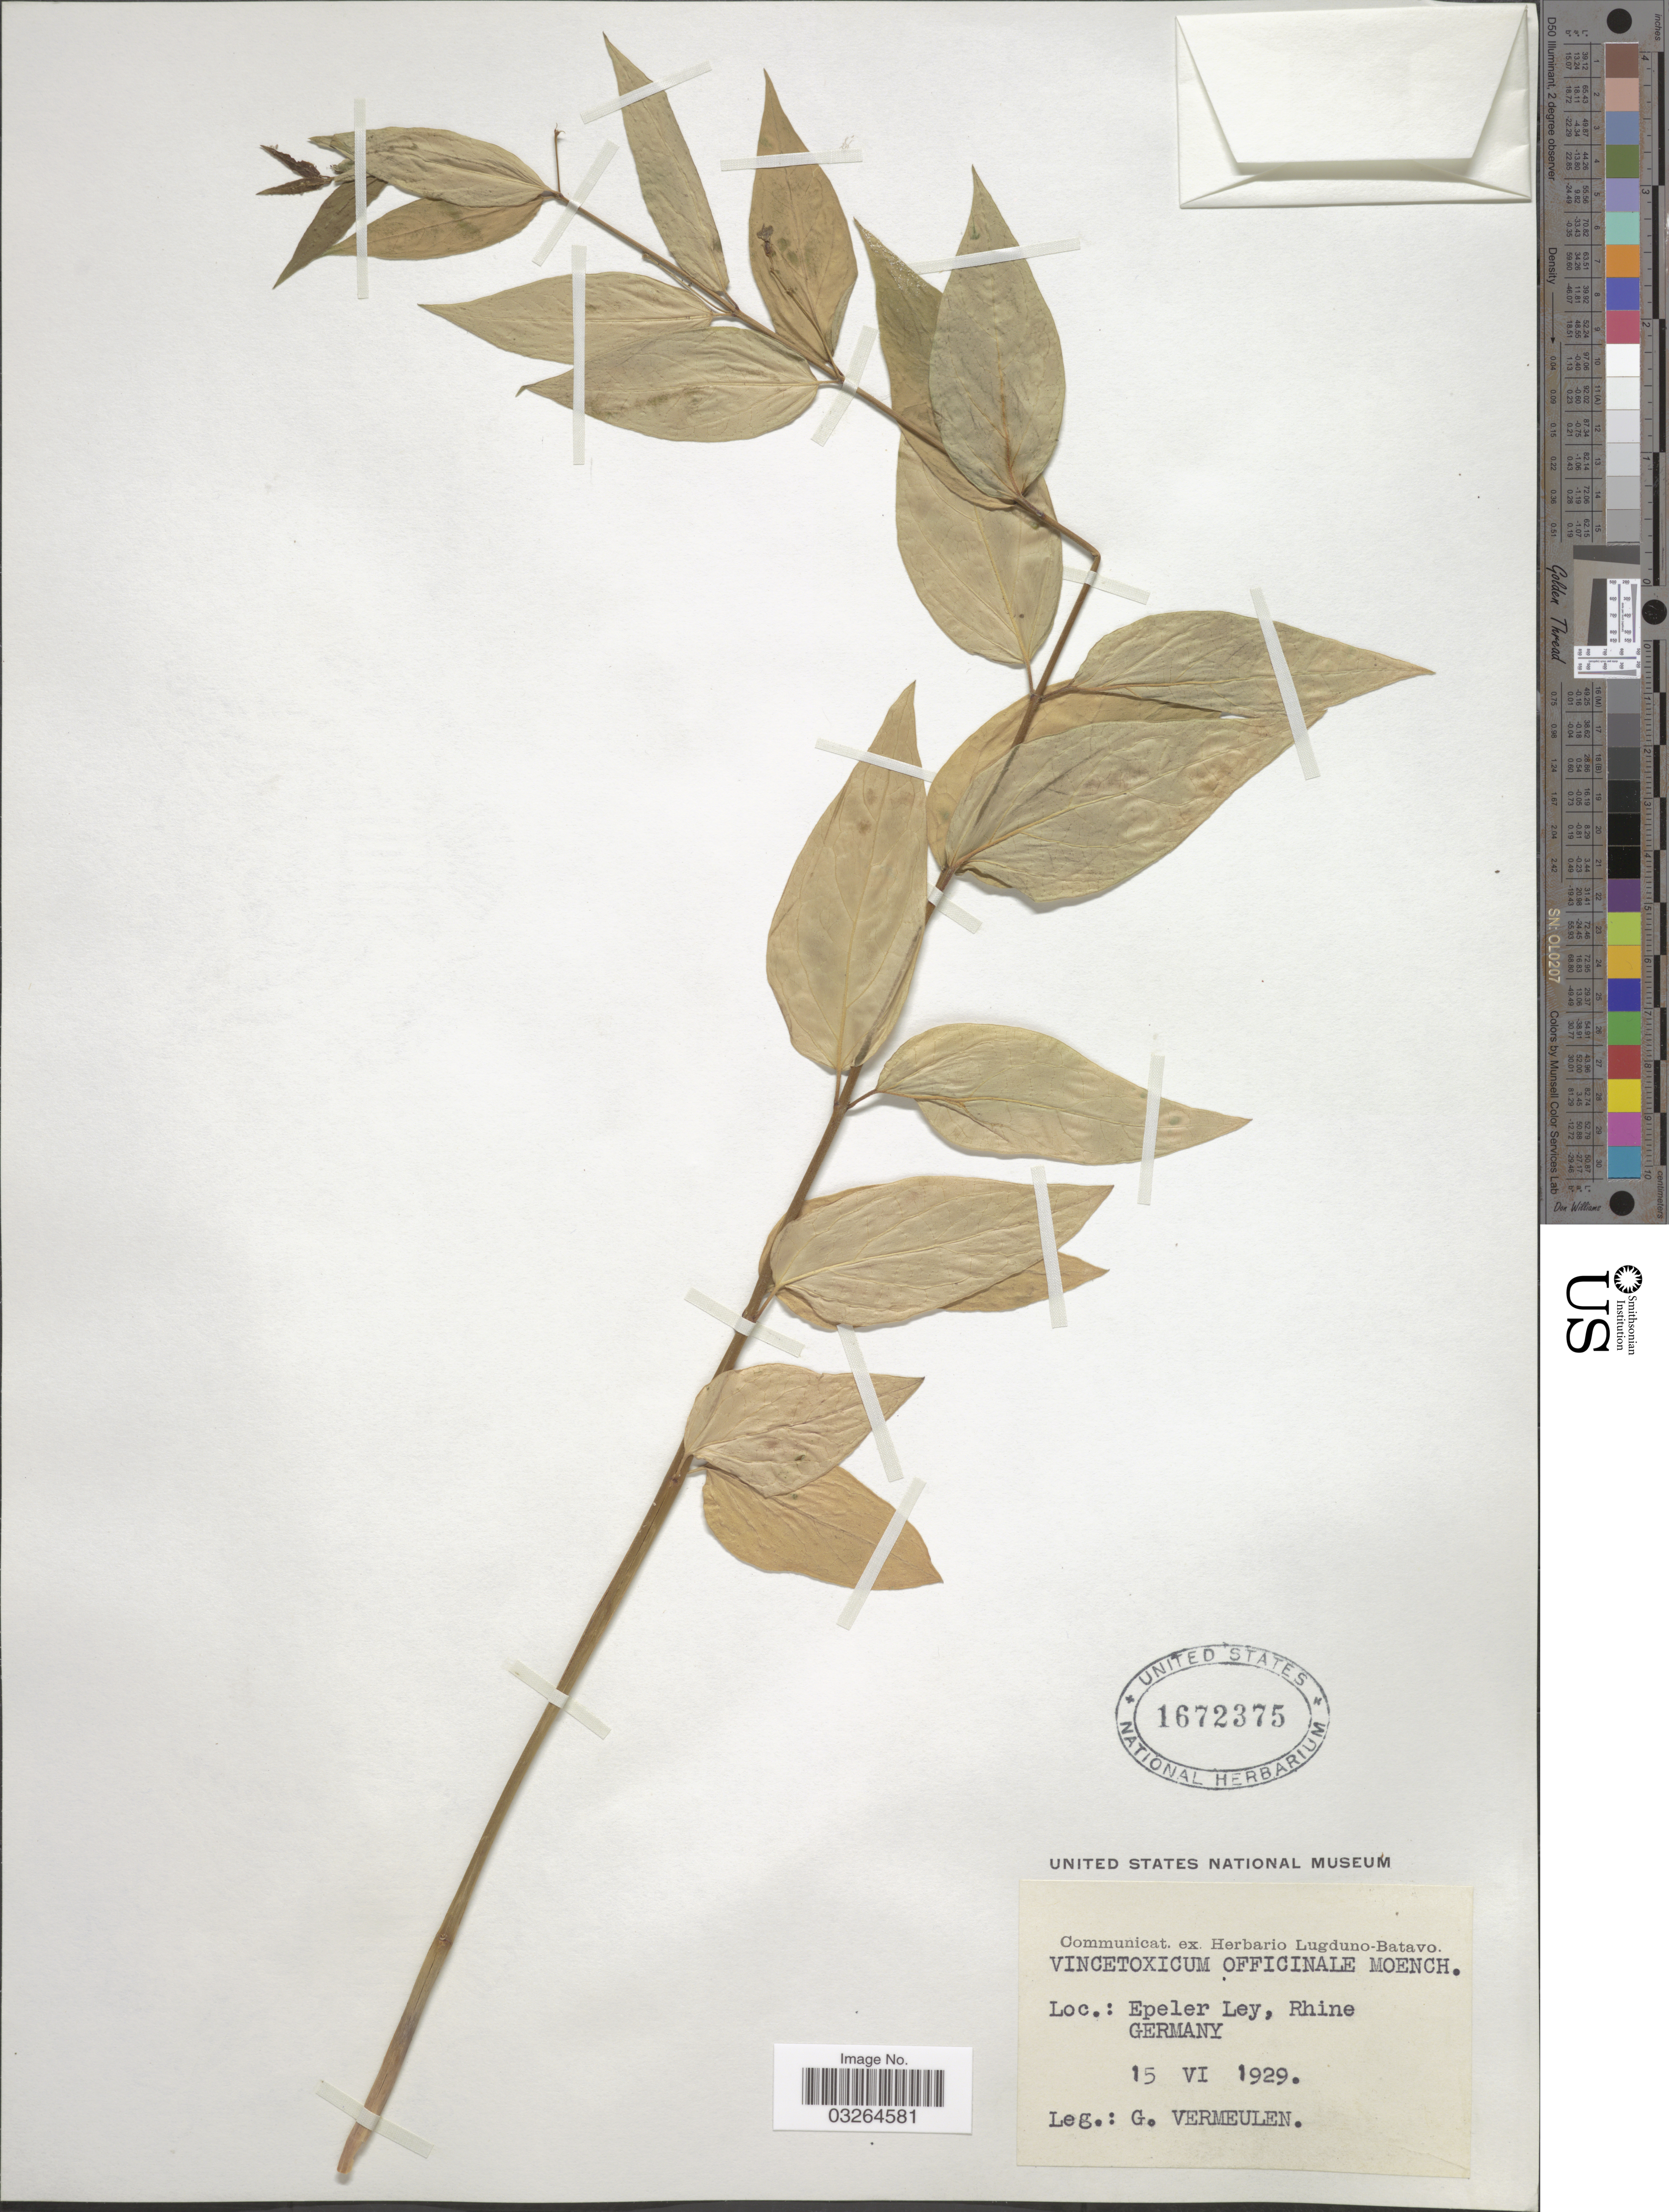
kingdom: Plantae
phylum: Tracheophyta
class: Magnoliopsida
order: Gentianales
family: Apocynaceae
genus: Cynanchum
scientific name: Cynanchum vincetoxicum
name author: Pers.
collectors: G. Vermeulen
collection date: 1929-06-15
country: Germany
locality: Epeler Ley, Rhine.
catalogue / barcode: US 1672375